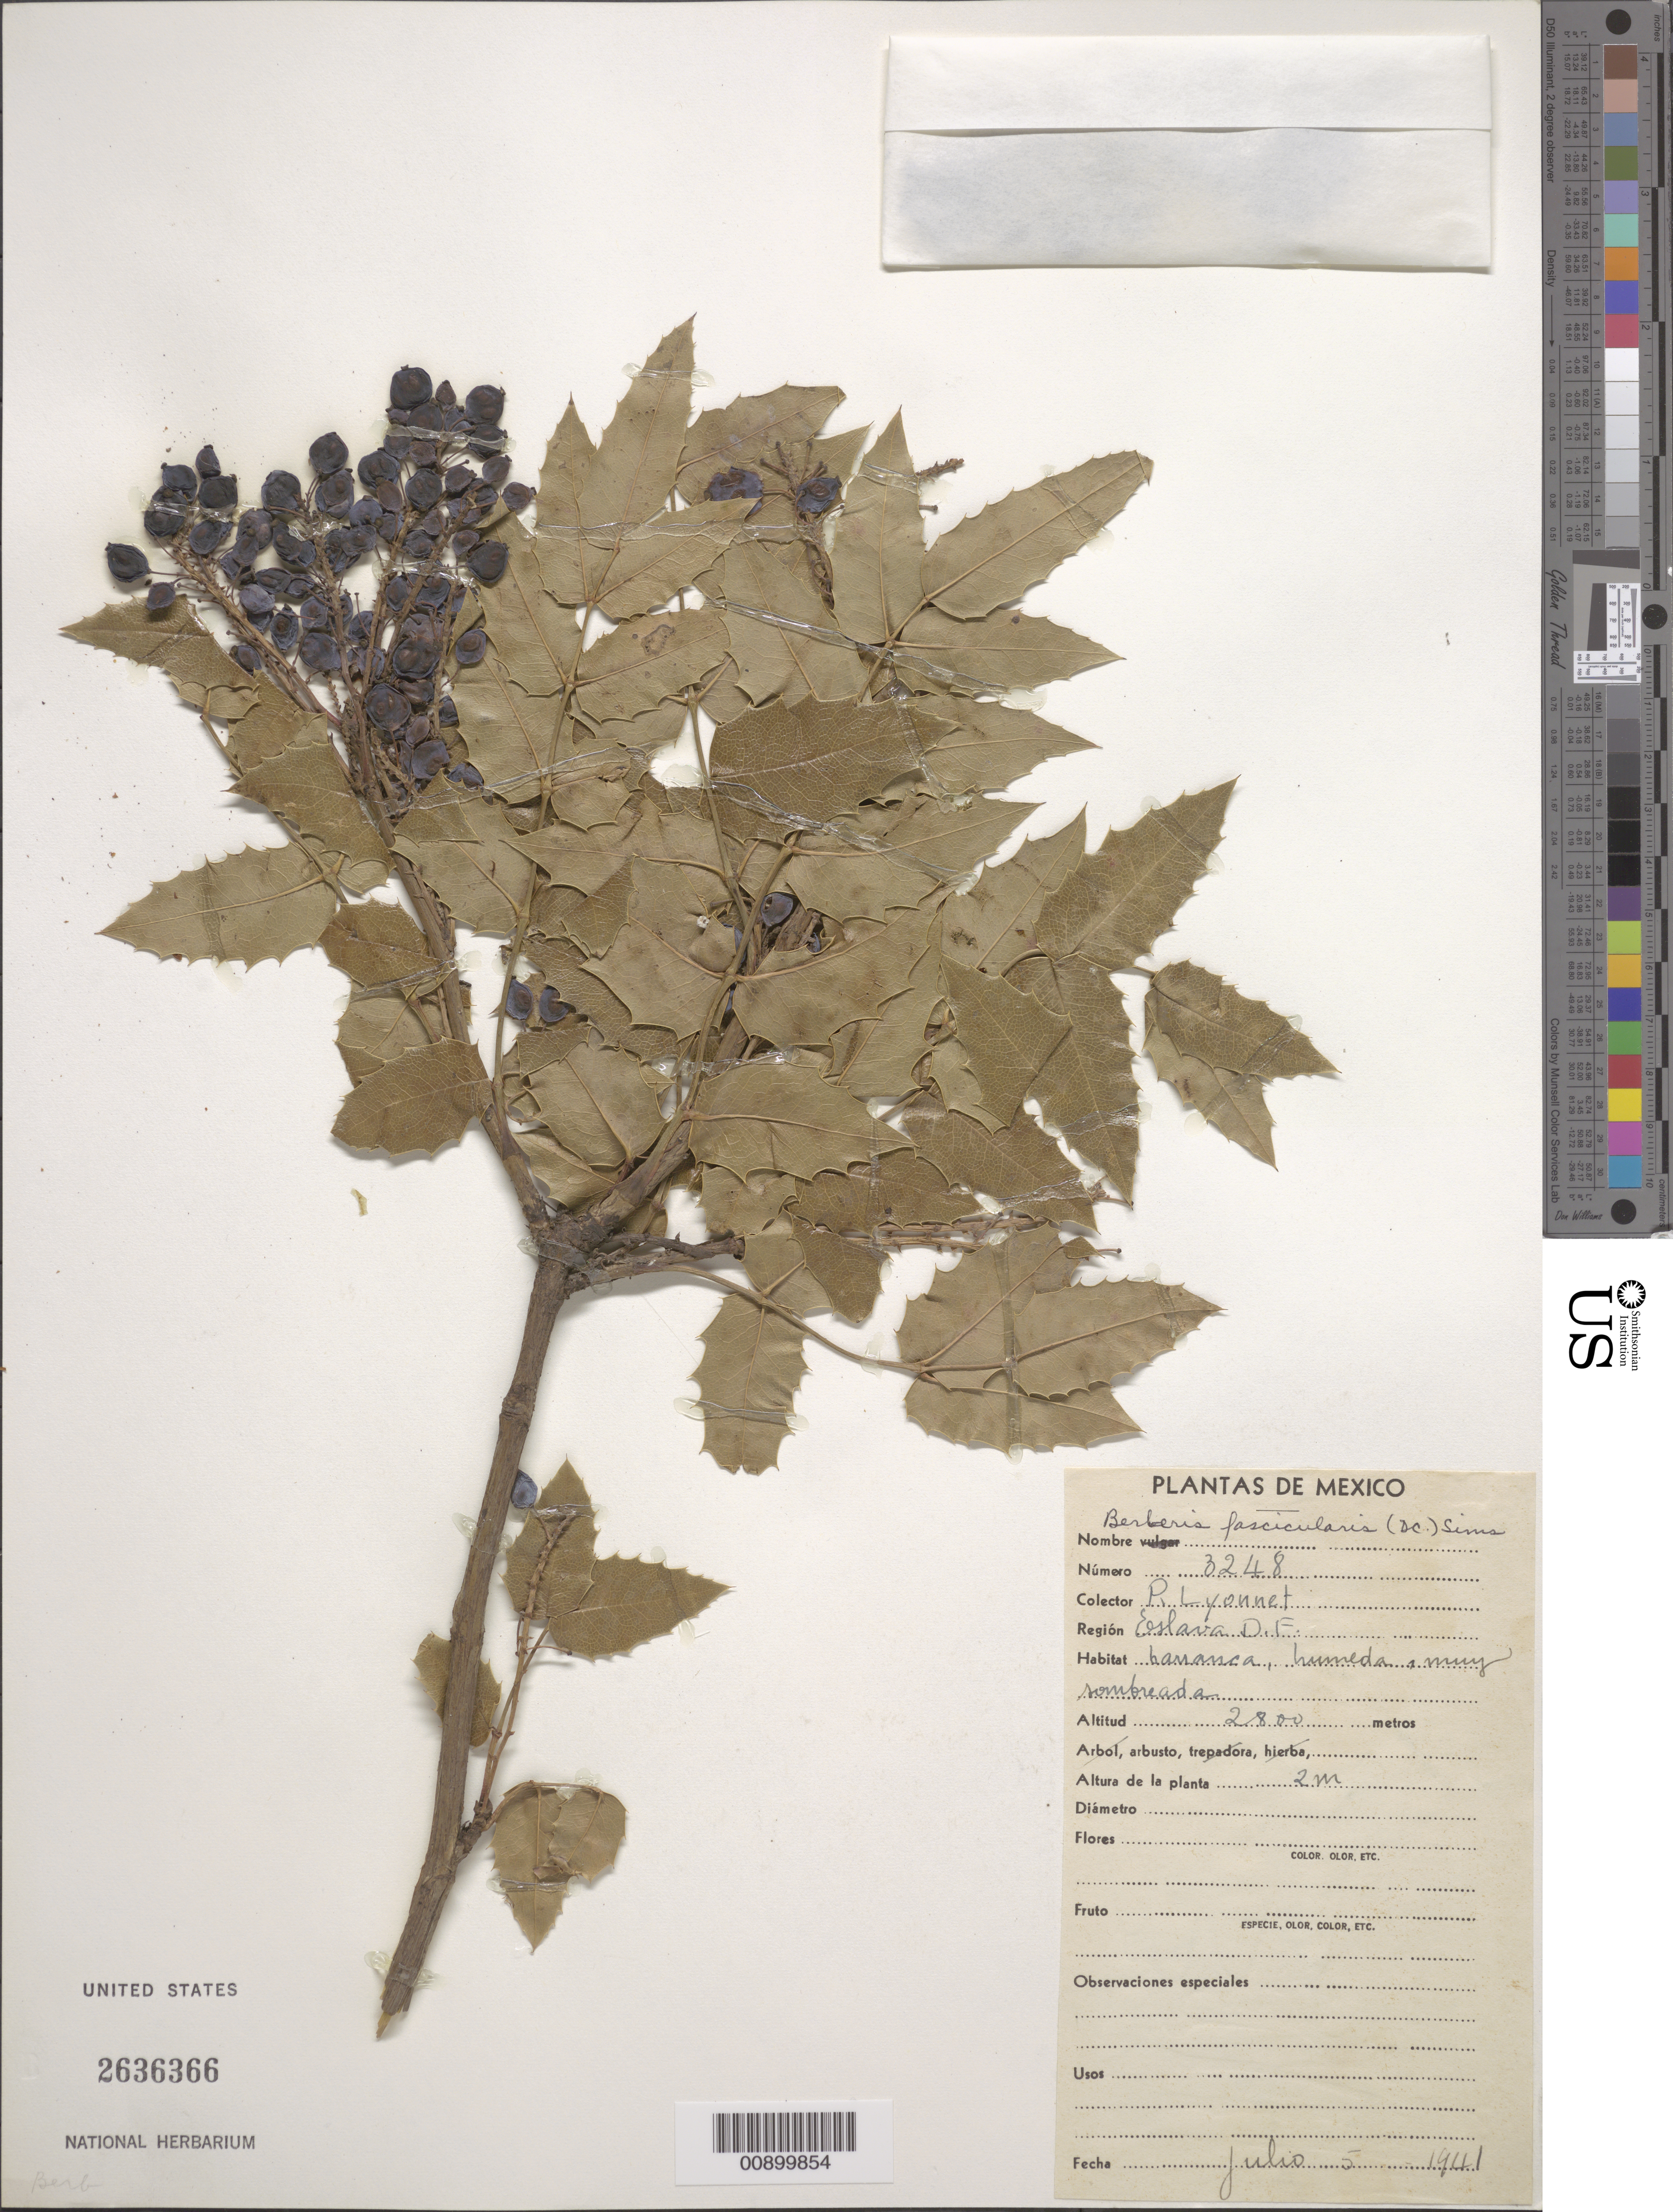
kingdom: Plantae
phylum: Tracheophyta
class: Magnoliopsida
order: Ranunculales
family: Berberidaceae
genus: Mahonia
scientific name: Mahonia fascicularis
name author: DC.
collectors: Bro. E. Lyonnet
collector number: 3248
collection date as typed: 05 Jul 1941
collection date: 1941-07-05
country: Mexico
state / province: Distrito Federal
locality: Eslava, D.F.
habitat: Barranca, humeda, muy sombreada.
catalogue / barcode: US 2636366